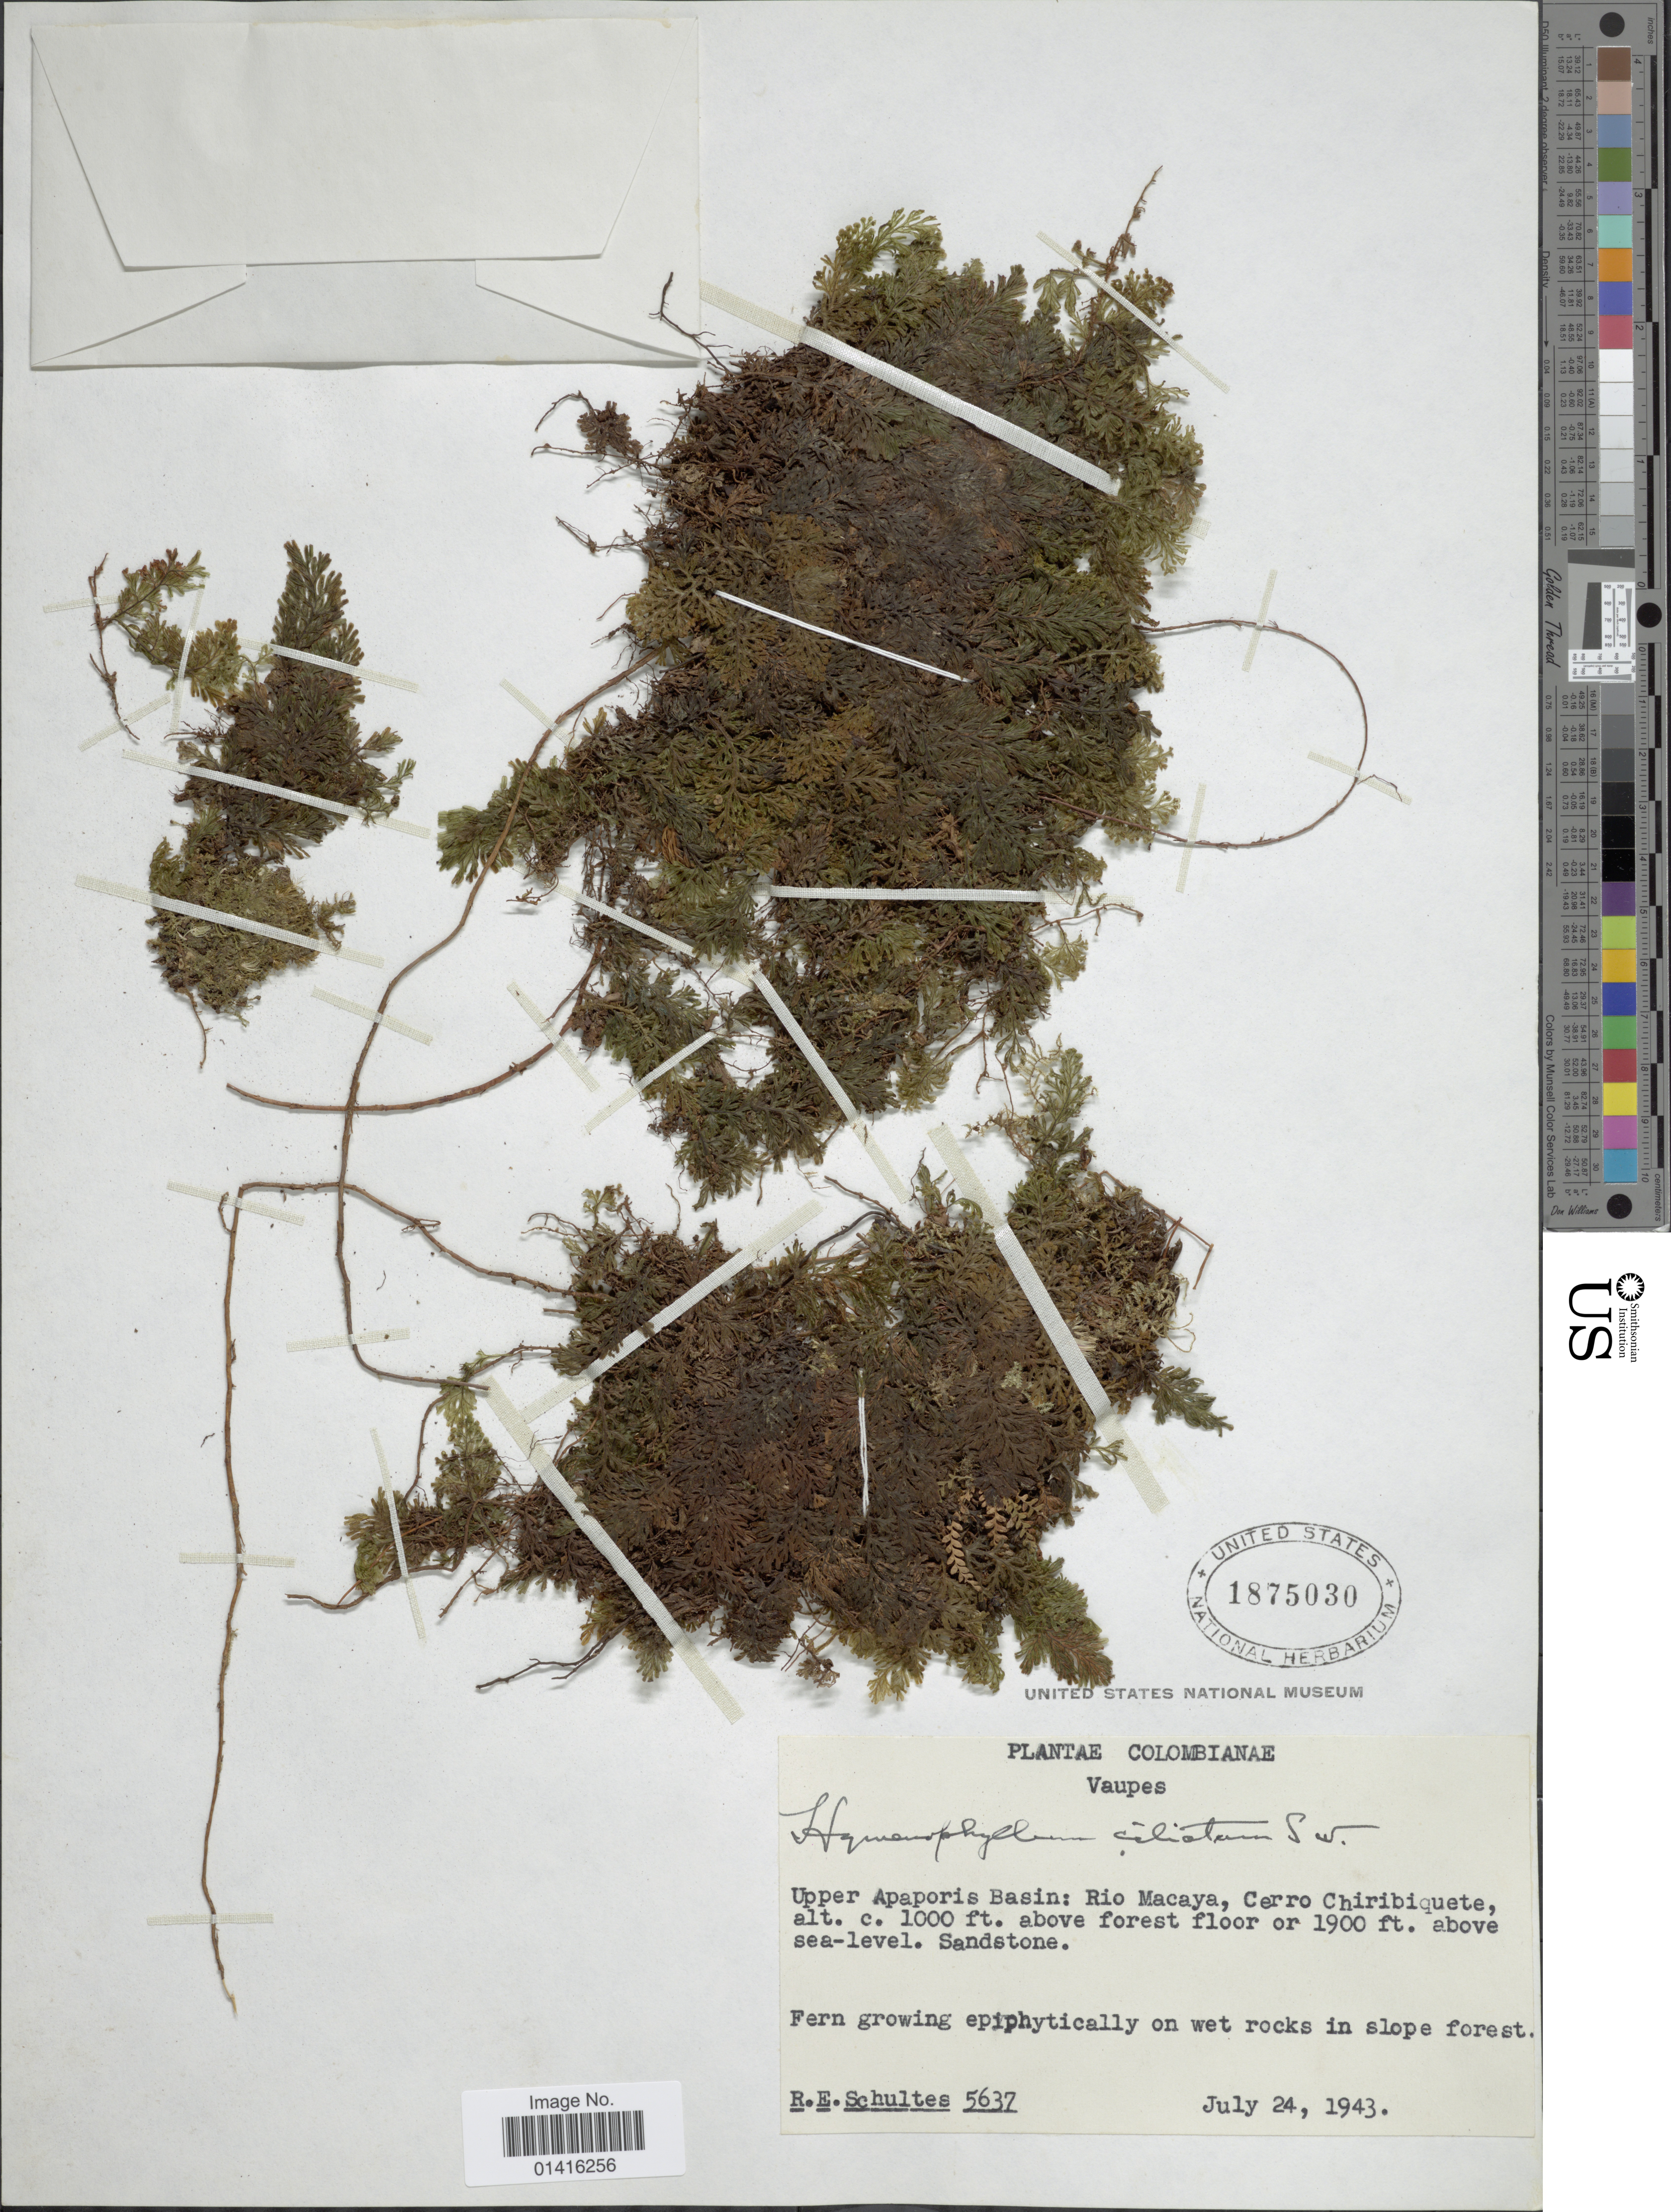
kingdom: Plantae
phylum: Tracheophyta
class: Polypodiopsida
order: Hymenophyllales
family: Hymenophyllaceae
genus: Hymenophyllum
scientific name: Hymenophyllum hirsutum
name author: (L.) Sw.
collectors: R. E. Schultes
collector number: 5637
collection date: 1943-07-24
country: Colombia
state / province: Vaupés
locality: Upper Apaporis Basin: Rio Macaya, Cerro Chiribiquete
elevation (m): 305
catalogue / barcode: US 1875030